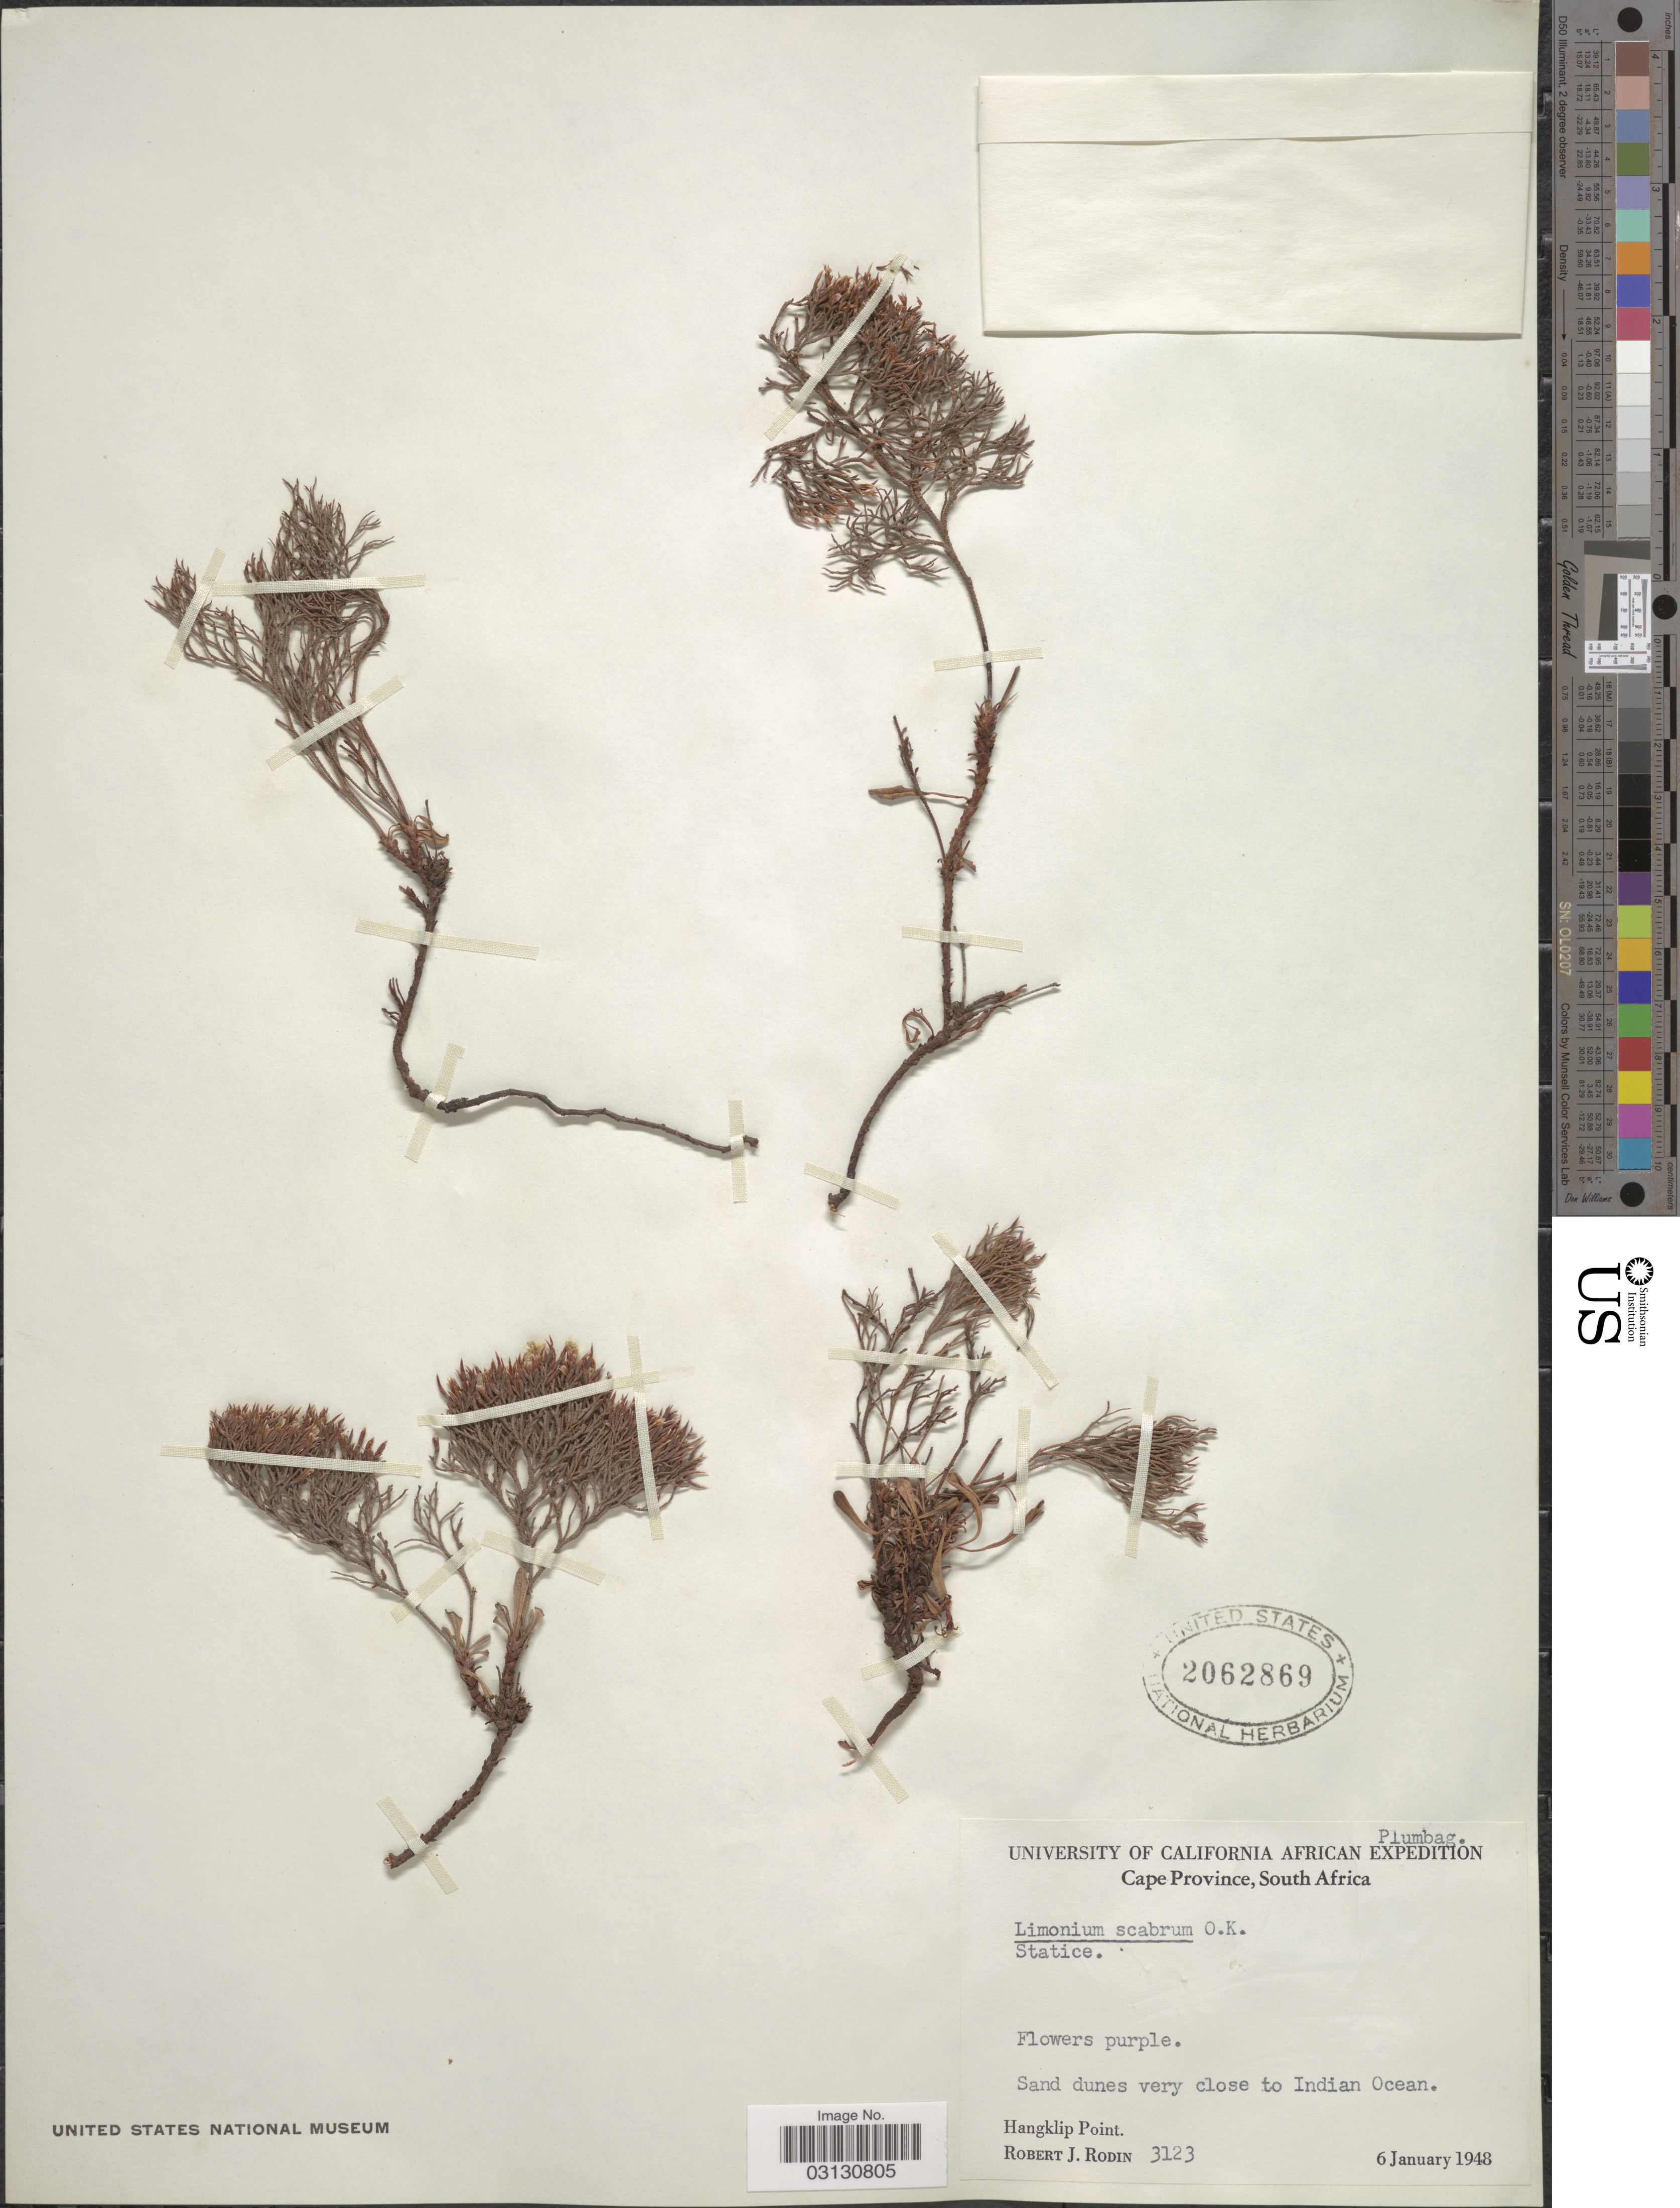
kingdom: Plantae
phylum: Tracheophyta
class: Magnoliopsida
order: Caryophyllales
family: Plumbaginaceae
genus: Limonium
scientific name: Limonium scabrum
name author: Kuntze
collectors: R. J. Rodin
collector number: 3123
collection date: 1948-01-06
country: South Africa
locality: Hangklip Point, Sand dunes very close to Indian Ocean.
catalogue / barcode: US 2062869